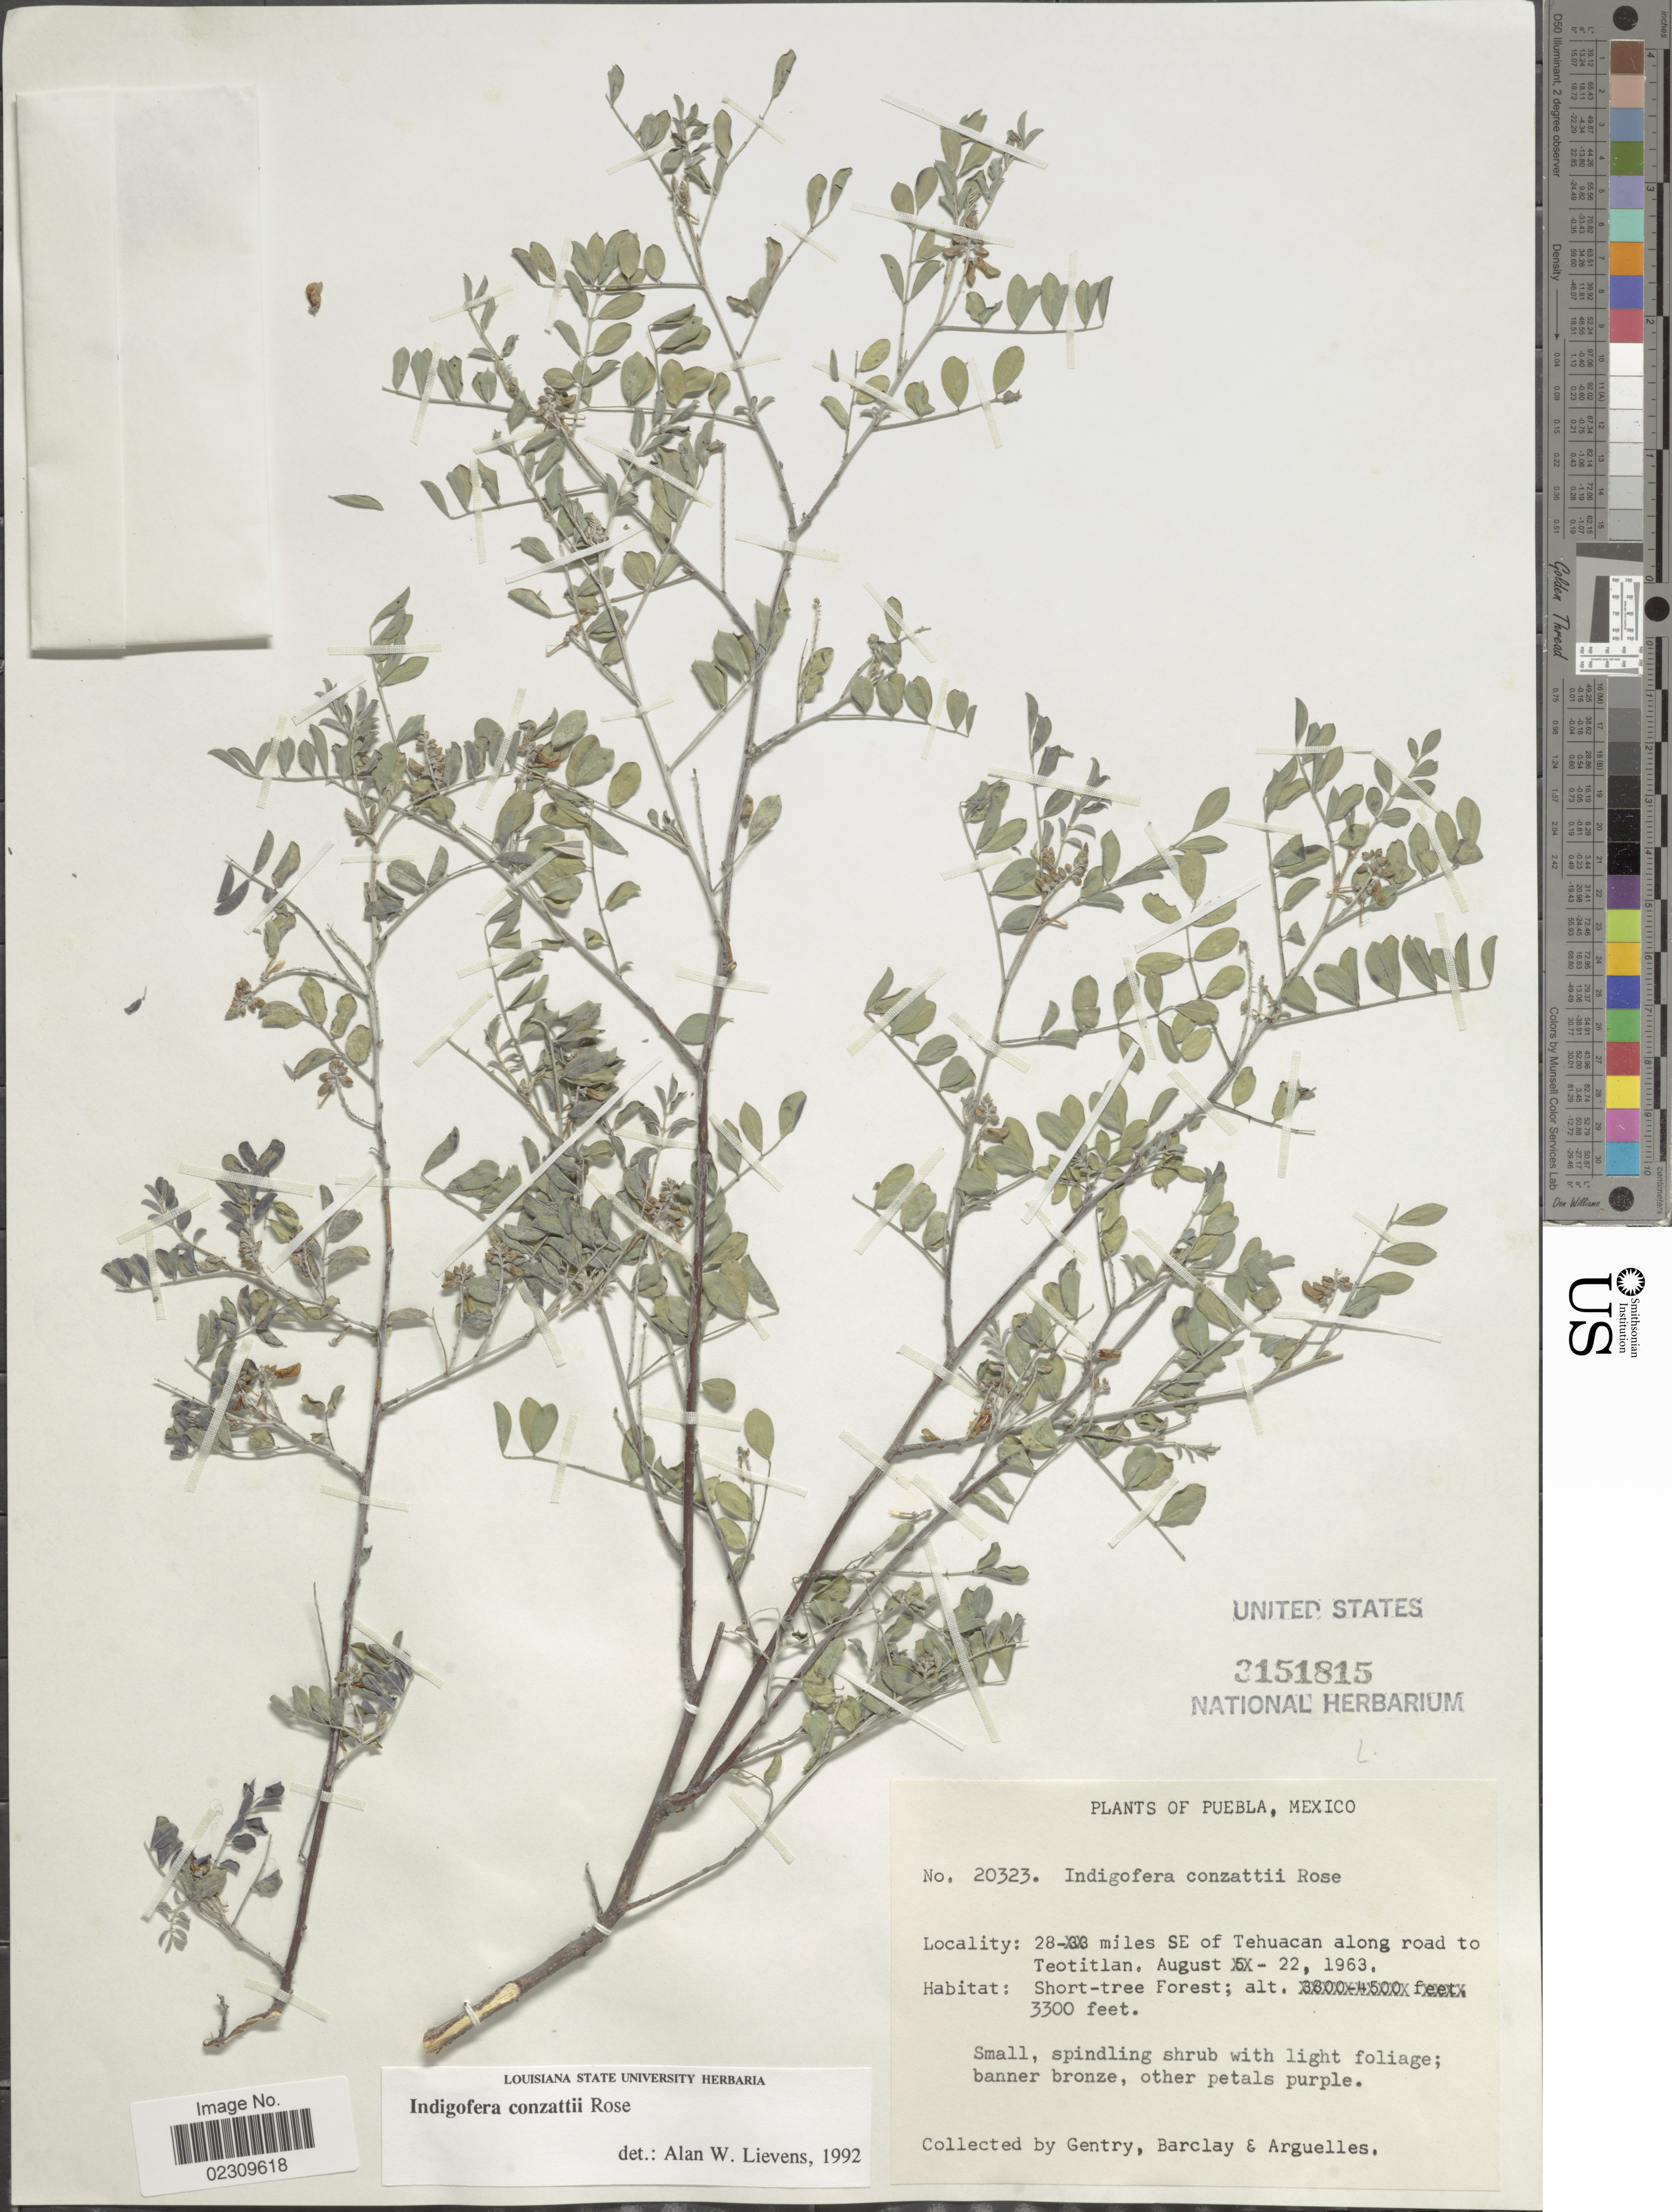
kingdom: Plantae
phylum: Tracheophyta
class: Magnoliopsida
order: Fabales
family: Fabaceae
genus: Indigofera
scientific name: Indigofera conzattii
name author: Rose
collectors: Gentry, --, -- Barclay & Arguelles, --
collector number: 20323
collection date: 1963-08-22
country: Mexico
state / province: Puebla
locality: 28 miles SE of Tehuacan along road to Teotitlan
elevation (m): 1006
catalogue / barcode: US 3151815